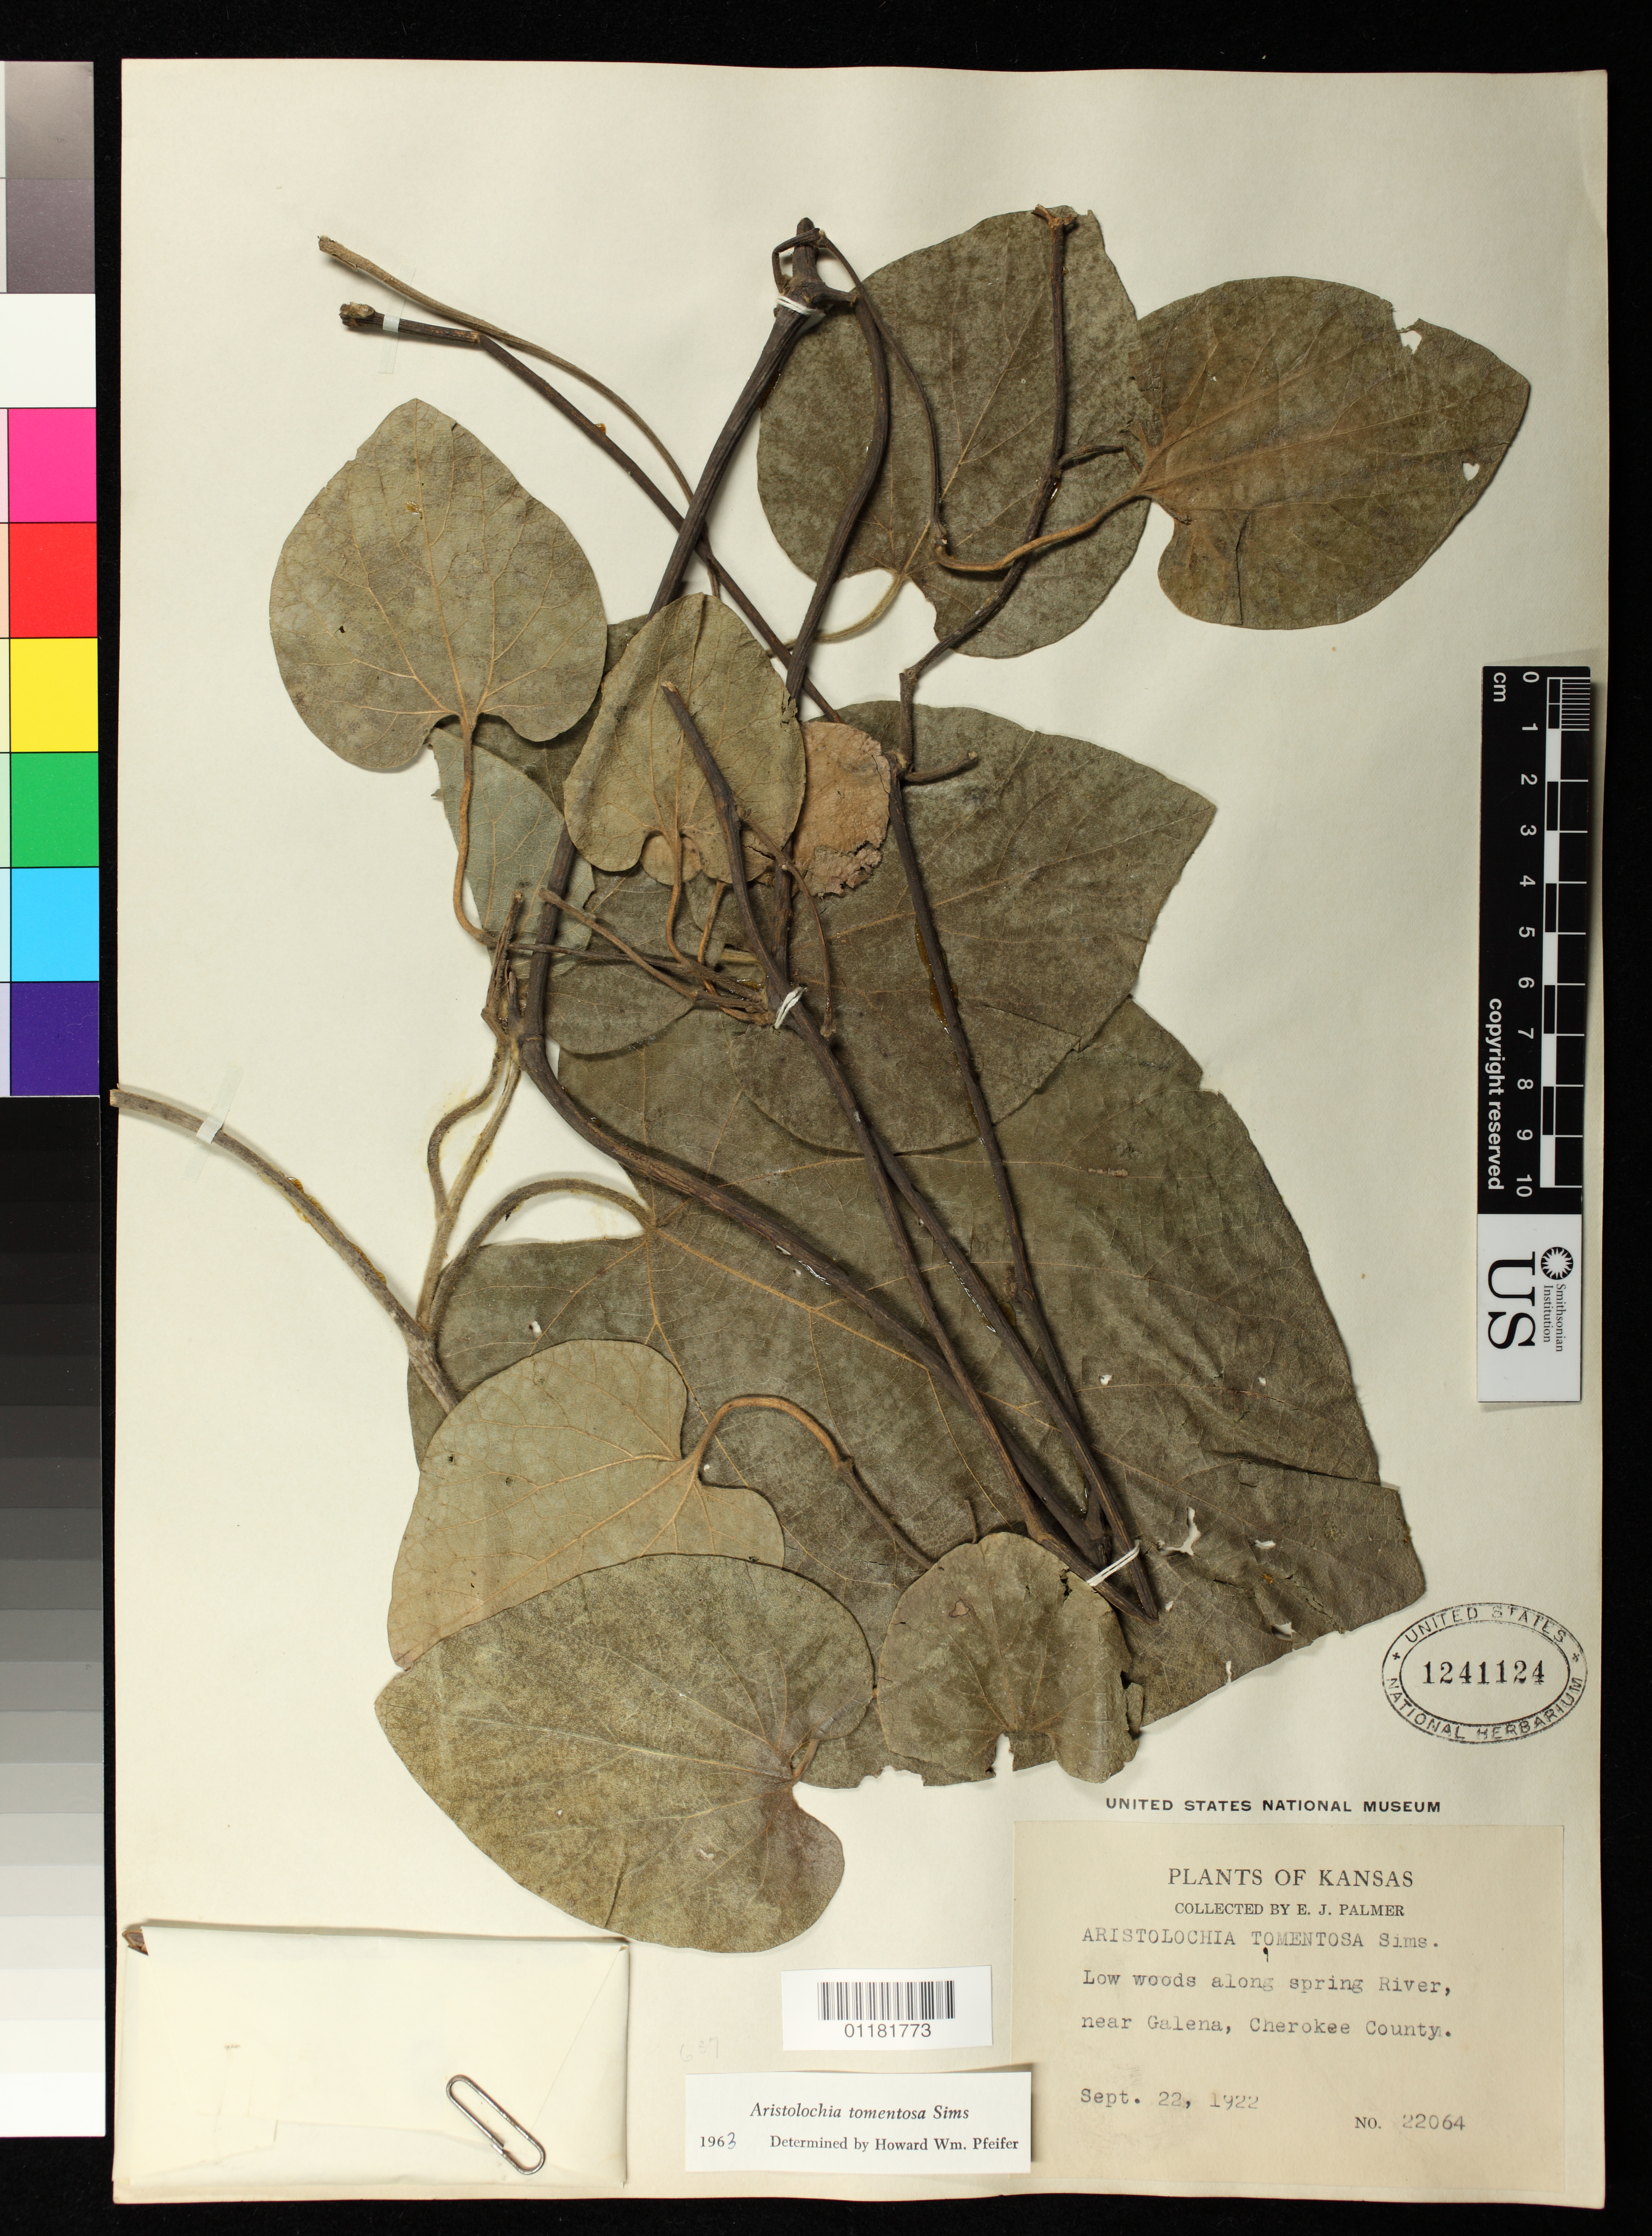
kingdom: Plantae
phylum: Tracheophyta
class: Magnoliopsida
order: Piperales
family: Aristolochiaceae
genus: Aristolochia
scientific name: Aristolochia tomentosa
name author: Sims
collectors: E. J. Palmer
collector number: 22064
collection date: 1922-09-22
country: United States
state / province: Kansas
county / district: Cherokee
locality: spring River, near Galena, Cherokee County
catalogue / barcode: US 1241124